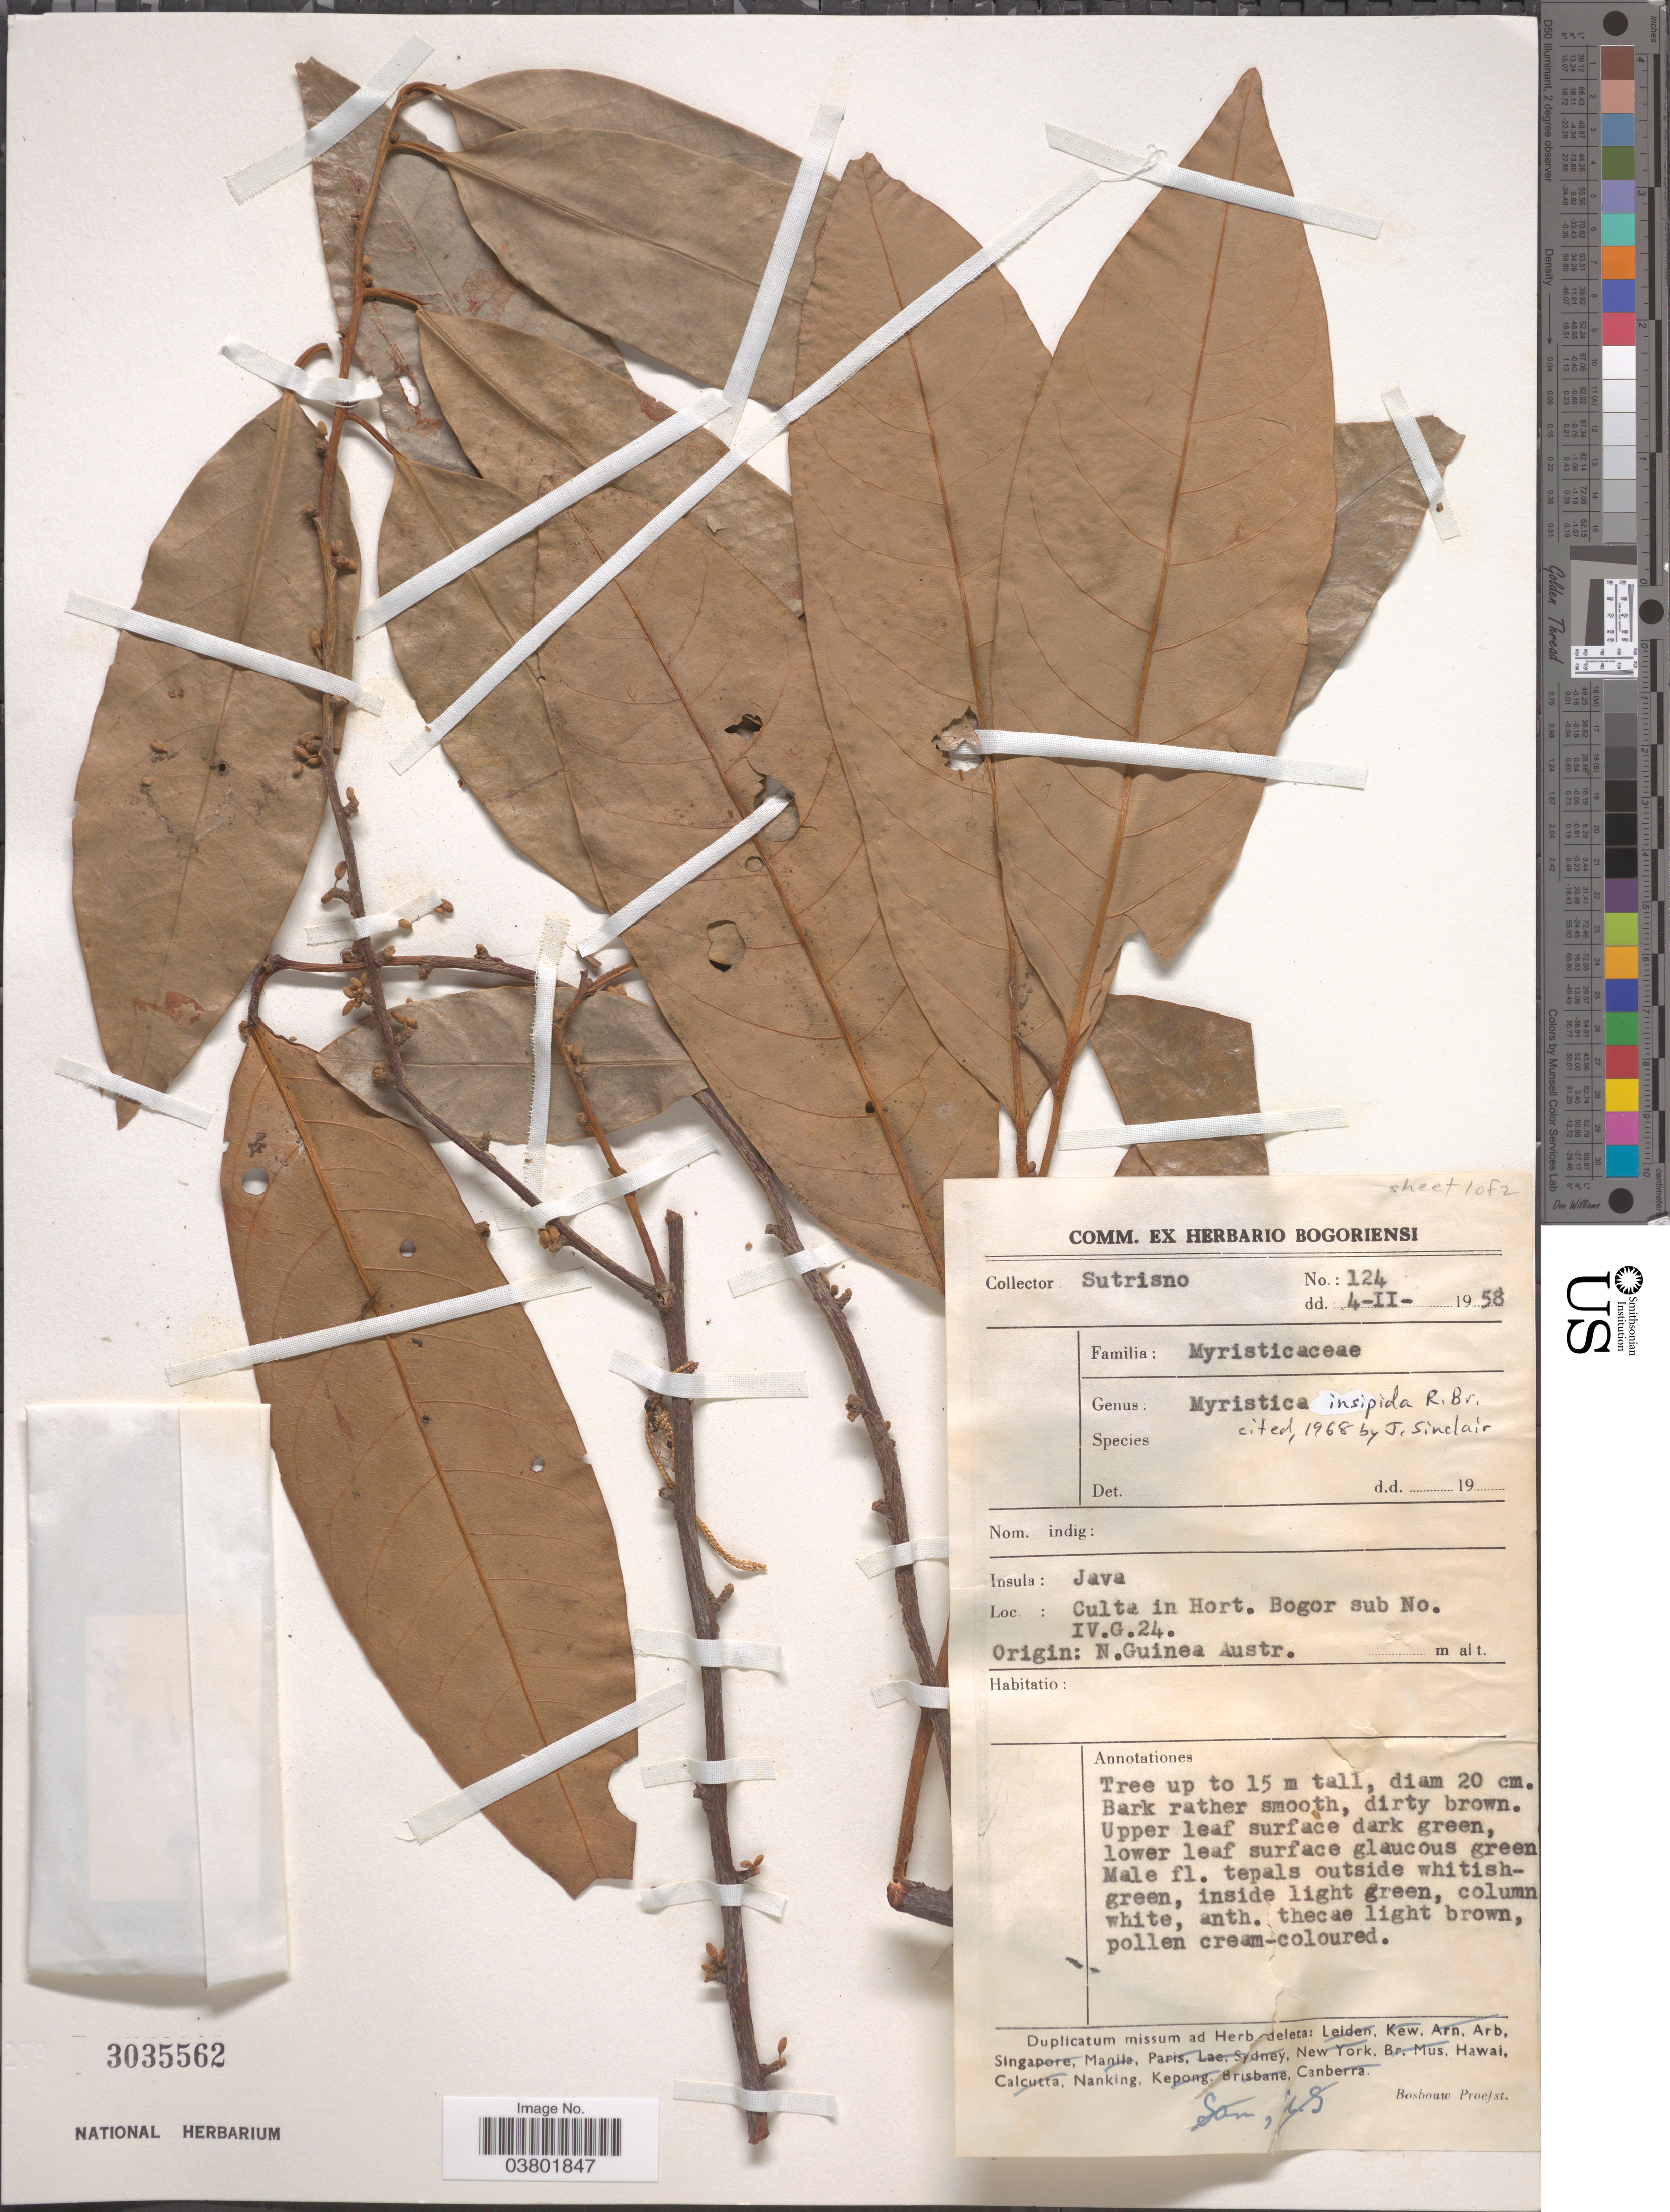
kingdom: Plantae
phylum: Tracheophyta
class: Magnoliopsida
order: Magnoliales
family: Myristicaceae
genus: Myristica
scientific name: Myristica insipidia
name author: R. Br.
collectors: P. Sutrisno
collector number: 124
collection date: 1958-02-04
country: Indonesia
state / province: Java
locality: Insula: Java. Culta in Hort. Bogor sub No. IV.G.24.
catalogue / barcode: US 3035562